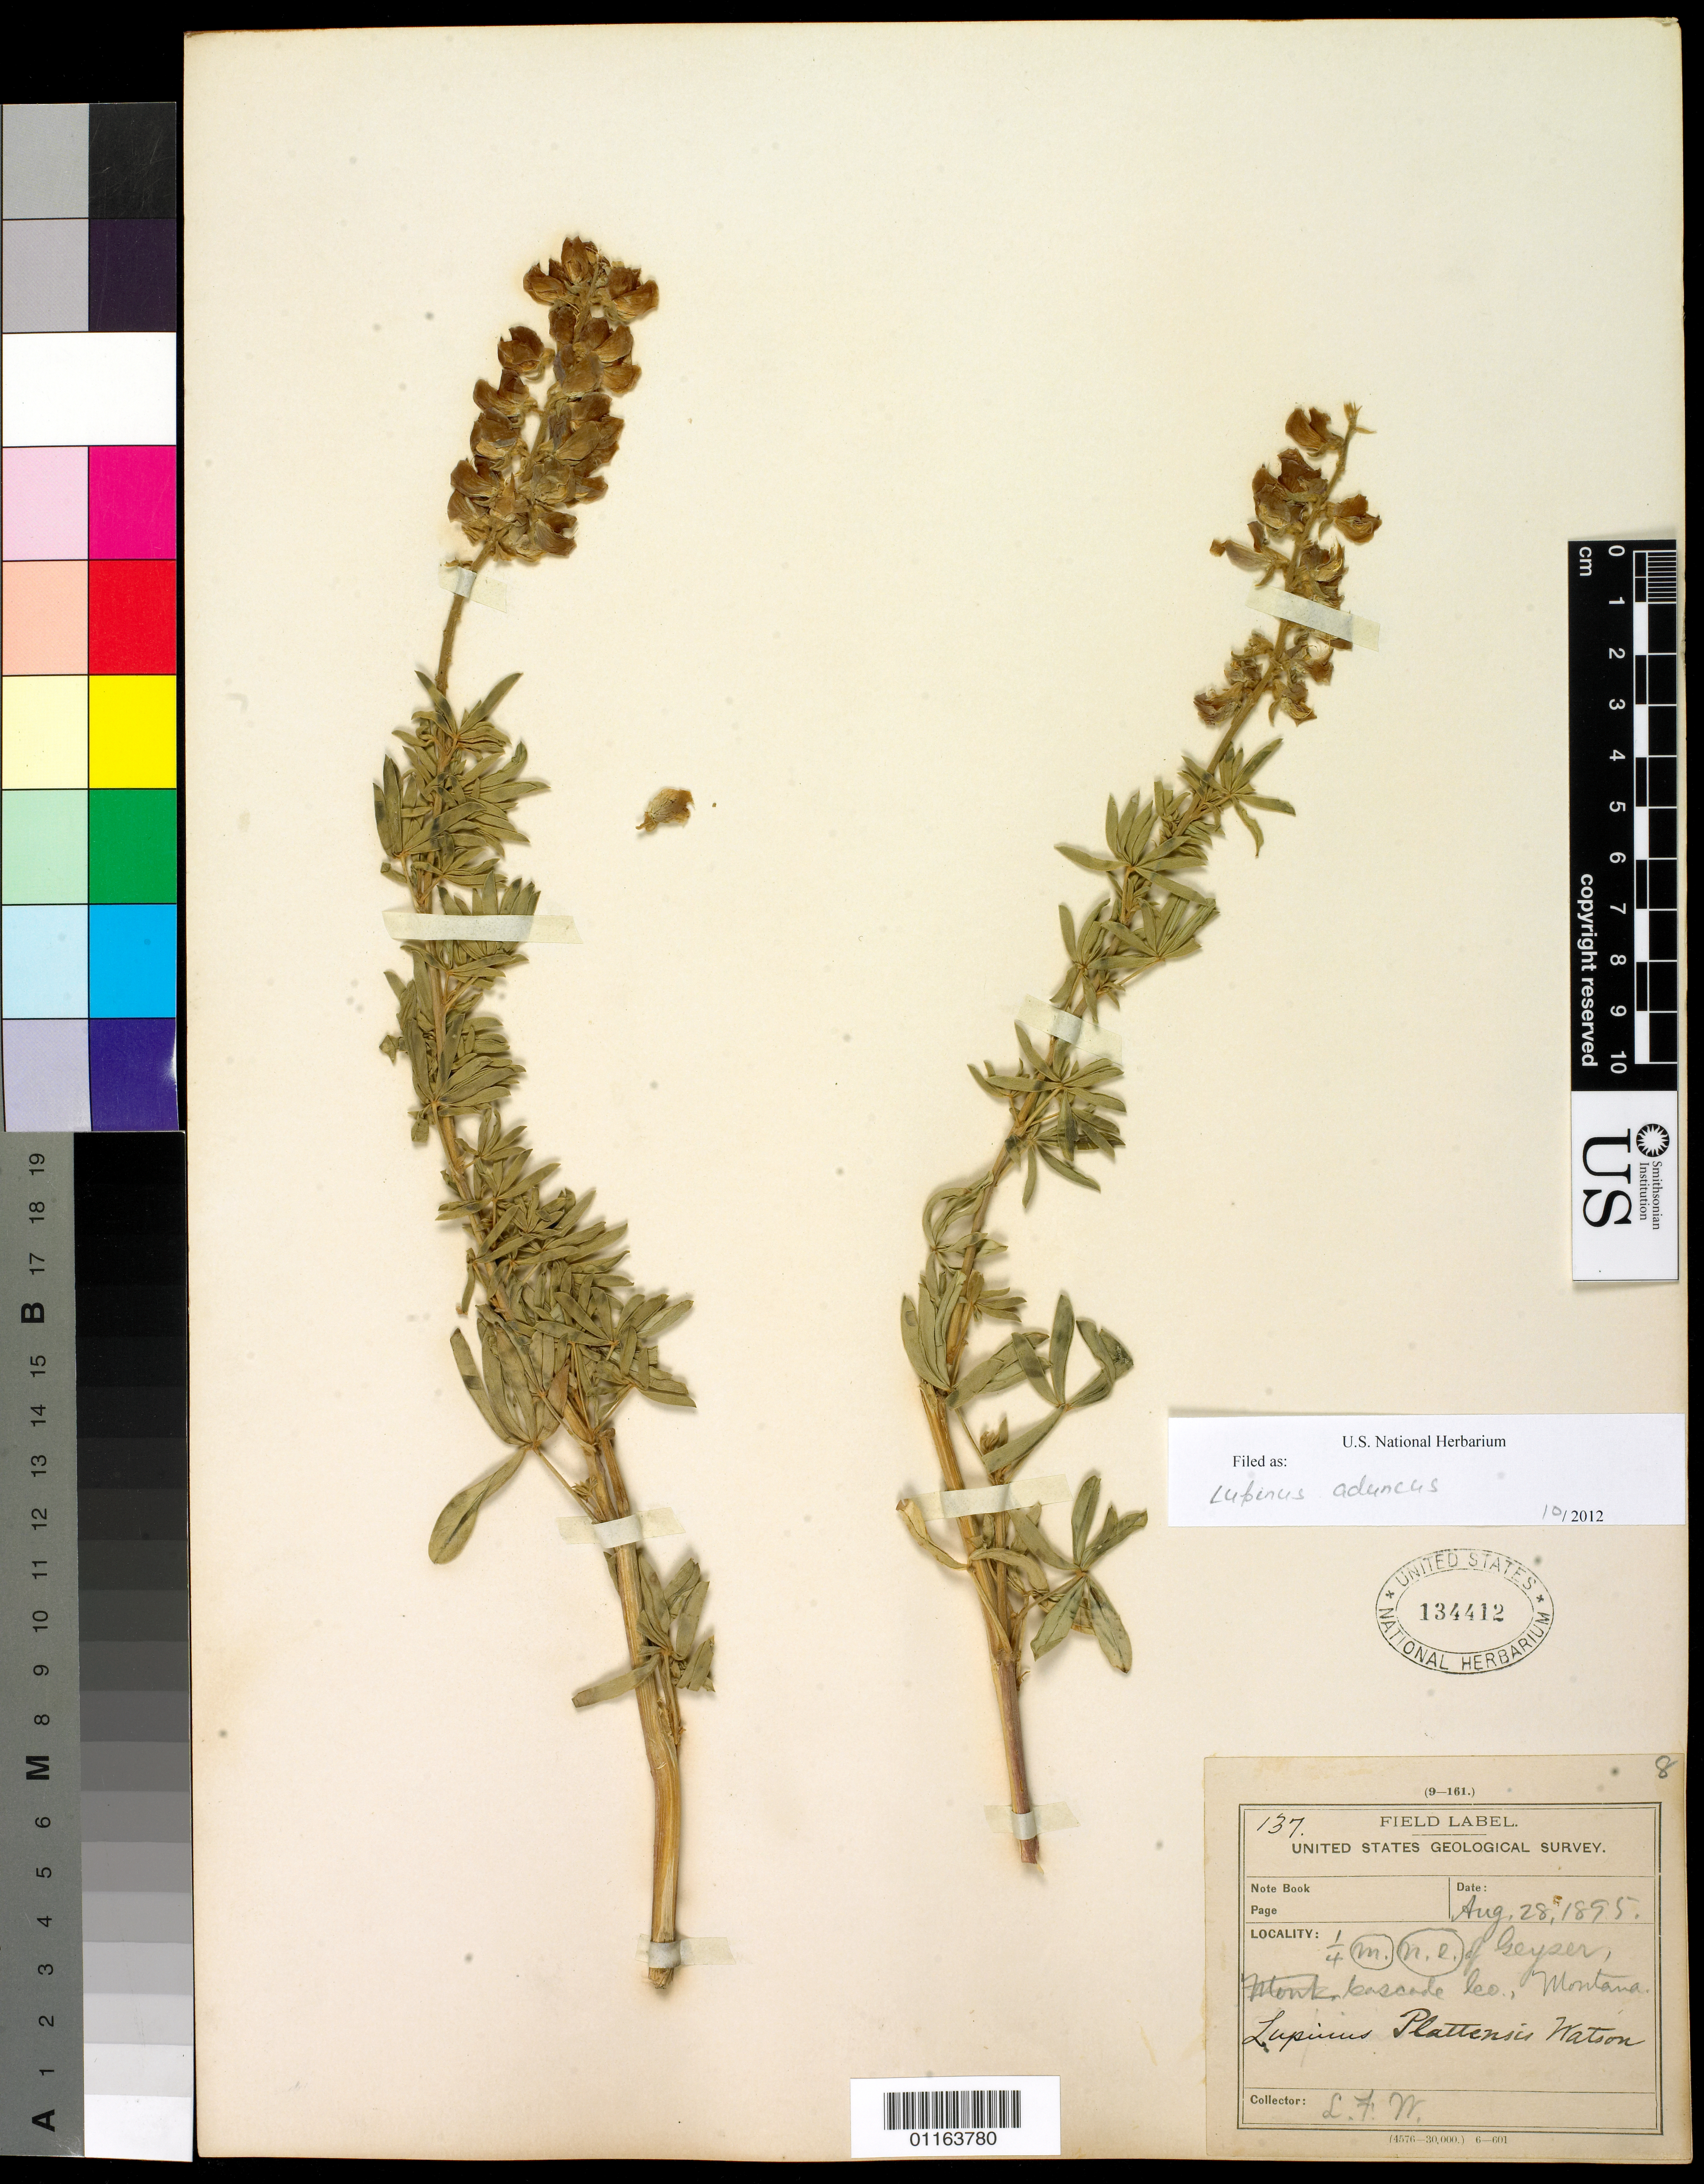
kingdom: Plantae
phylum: Tracheophyta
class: Magnoliopsida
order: Fabales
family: Fabaceae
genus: Lupinus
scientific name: Lupinus aduncus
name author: Greene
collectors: L. F. Ward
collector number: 137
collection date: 1895-08-28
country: United States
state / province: Montana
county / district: Cascade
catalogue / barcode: US 134412